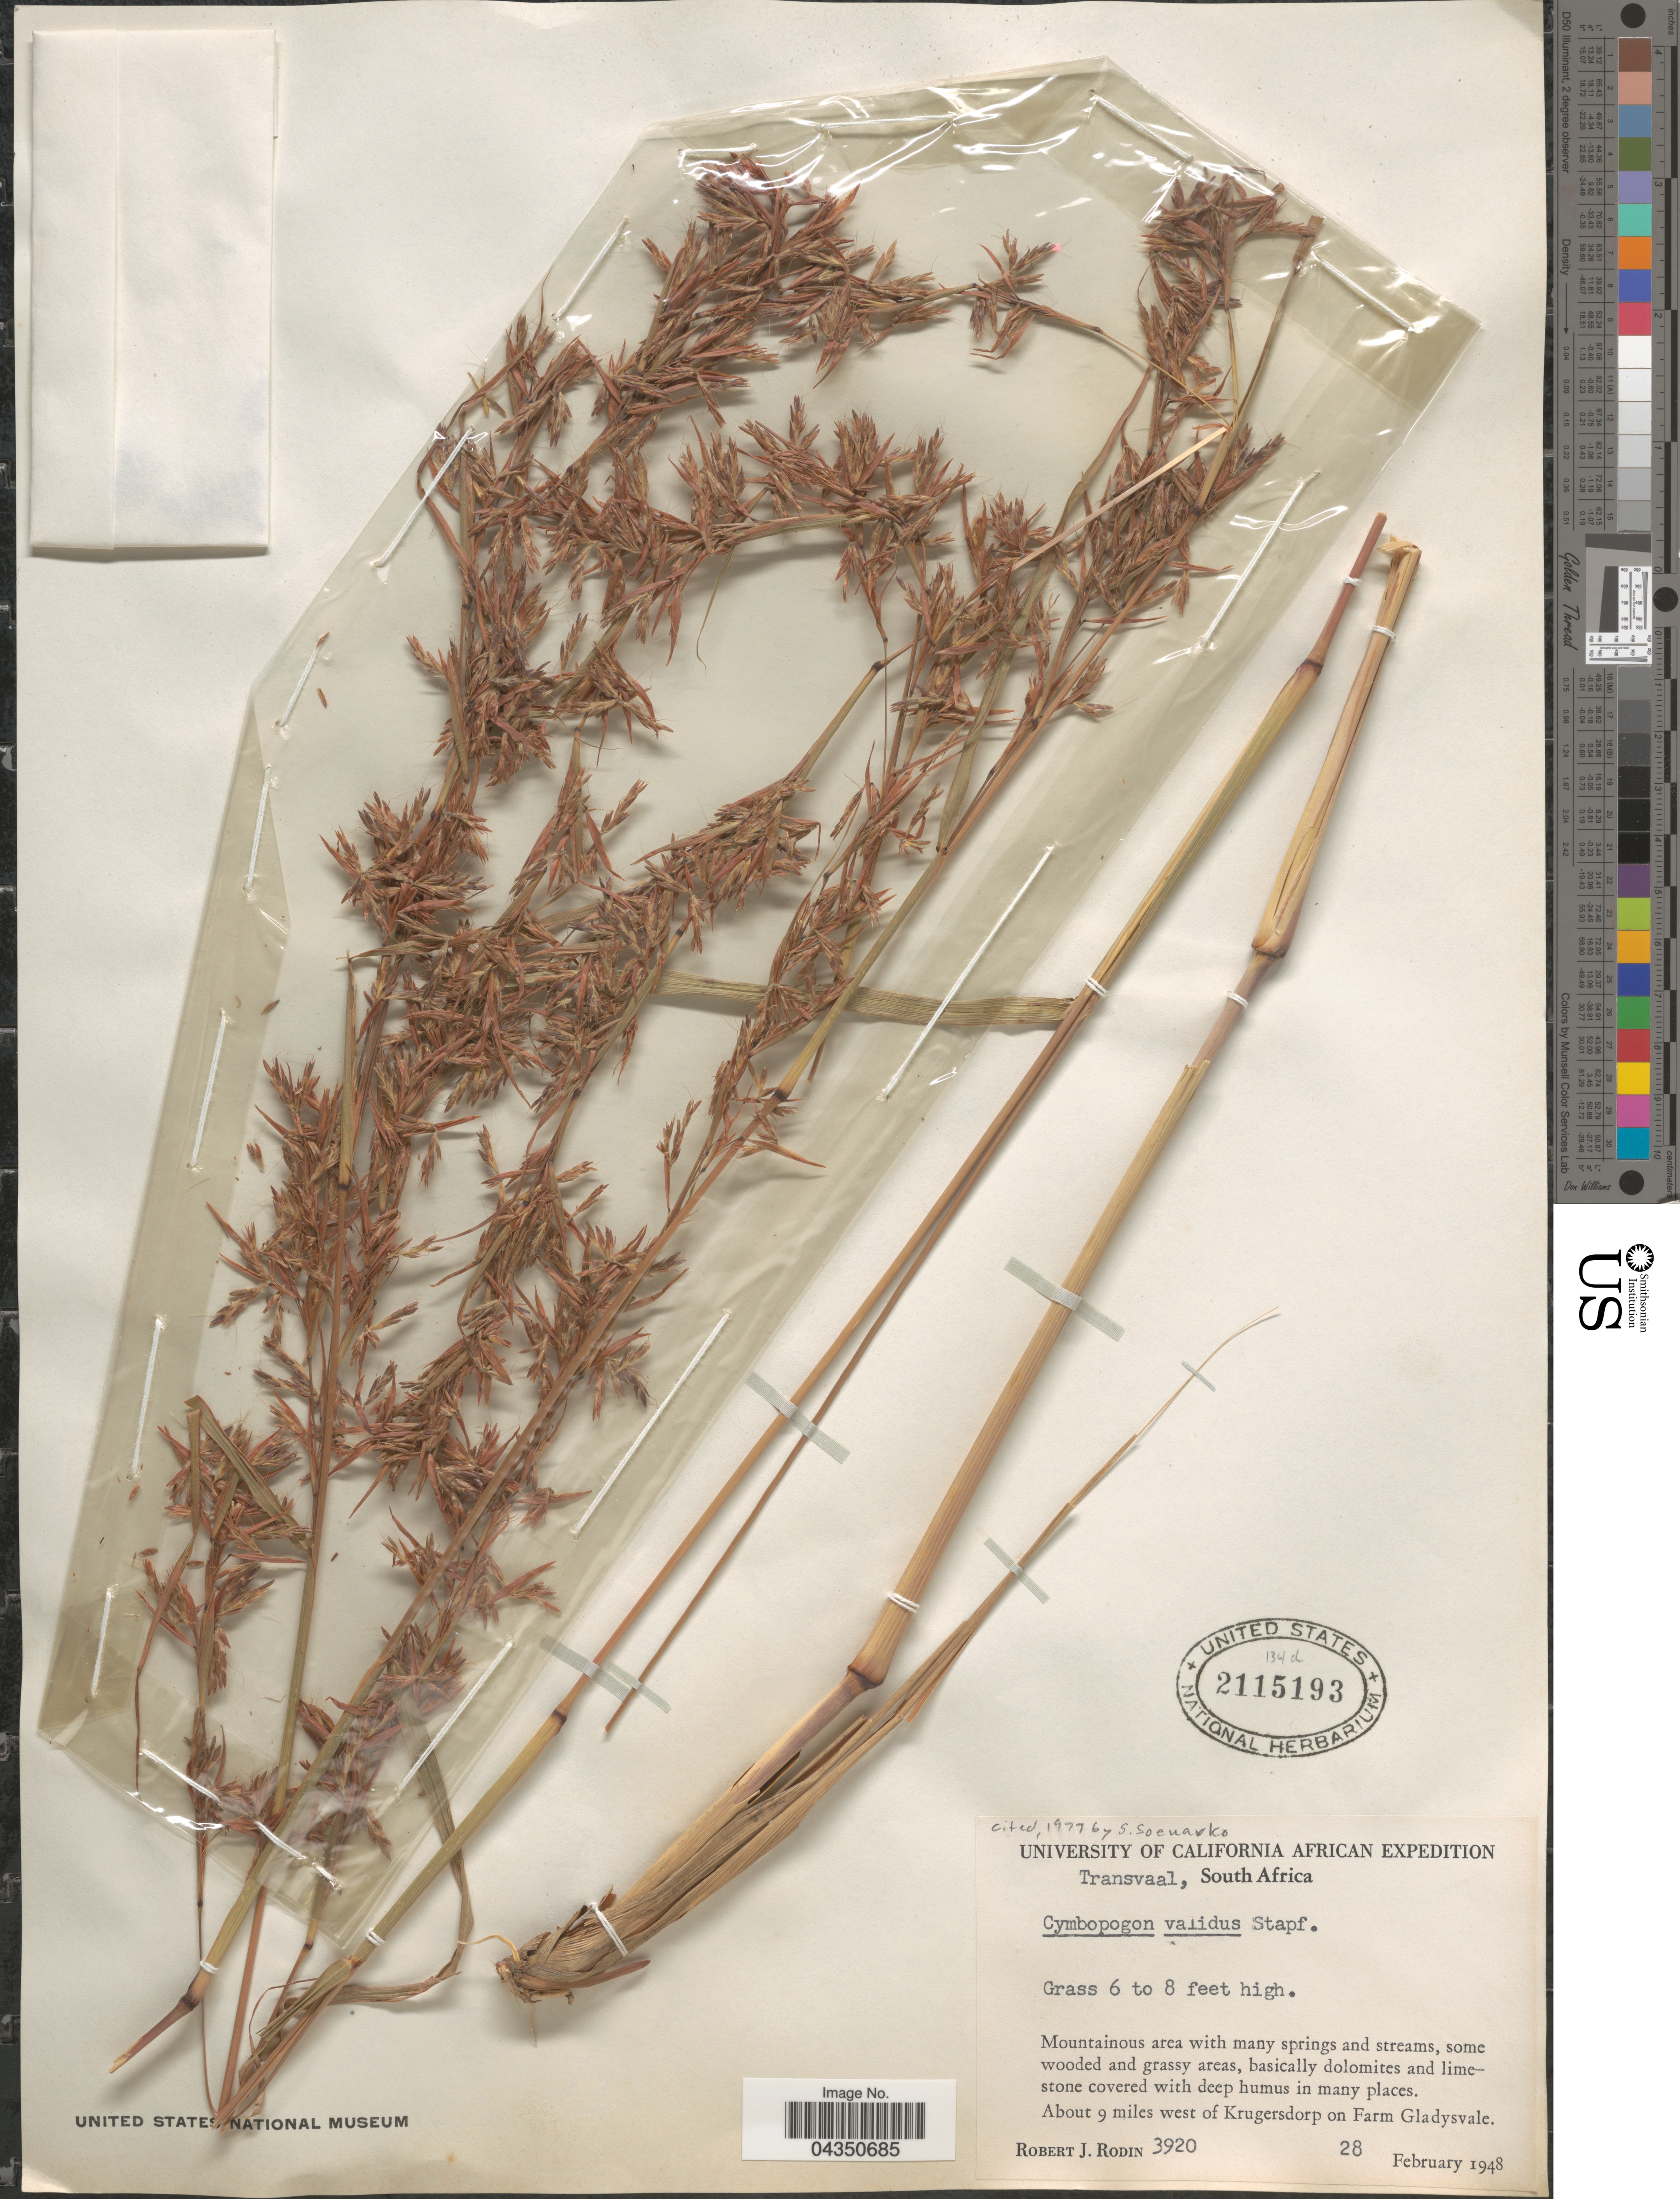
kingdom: Plantae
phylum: Tracheophyta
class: Liliopsida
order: Poales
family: Poaceae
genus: Cymbopogon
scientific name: Cymbopogon nardus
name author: (L.) Rendle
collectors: R. J. Rodin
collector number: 3920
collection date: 1948-02-28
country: South Africa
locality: University of California African Expedition. Transvaal. About 9 miles west of Krugersdorp on Farm Gladysvale.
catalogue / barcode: US 2115193